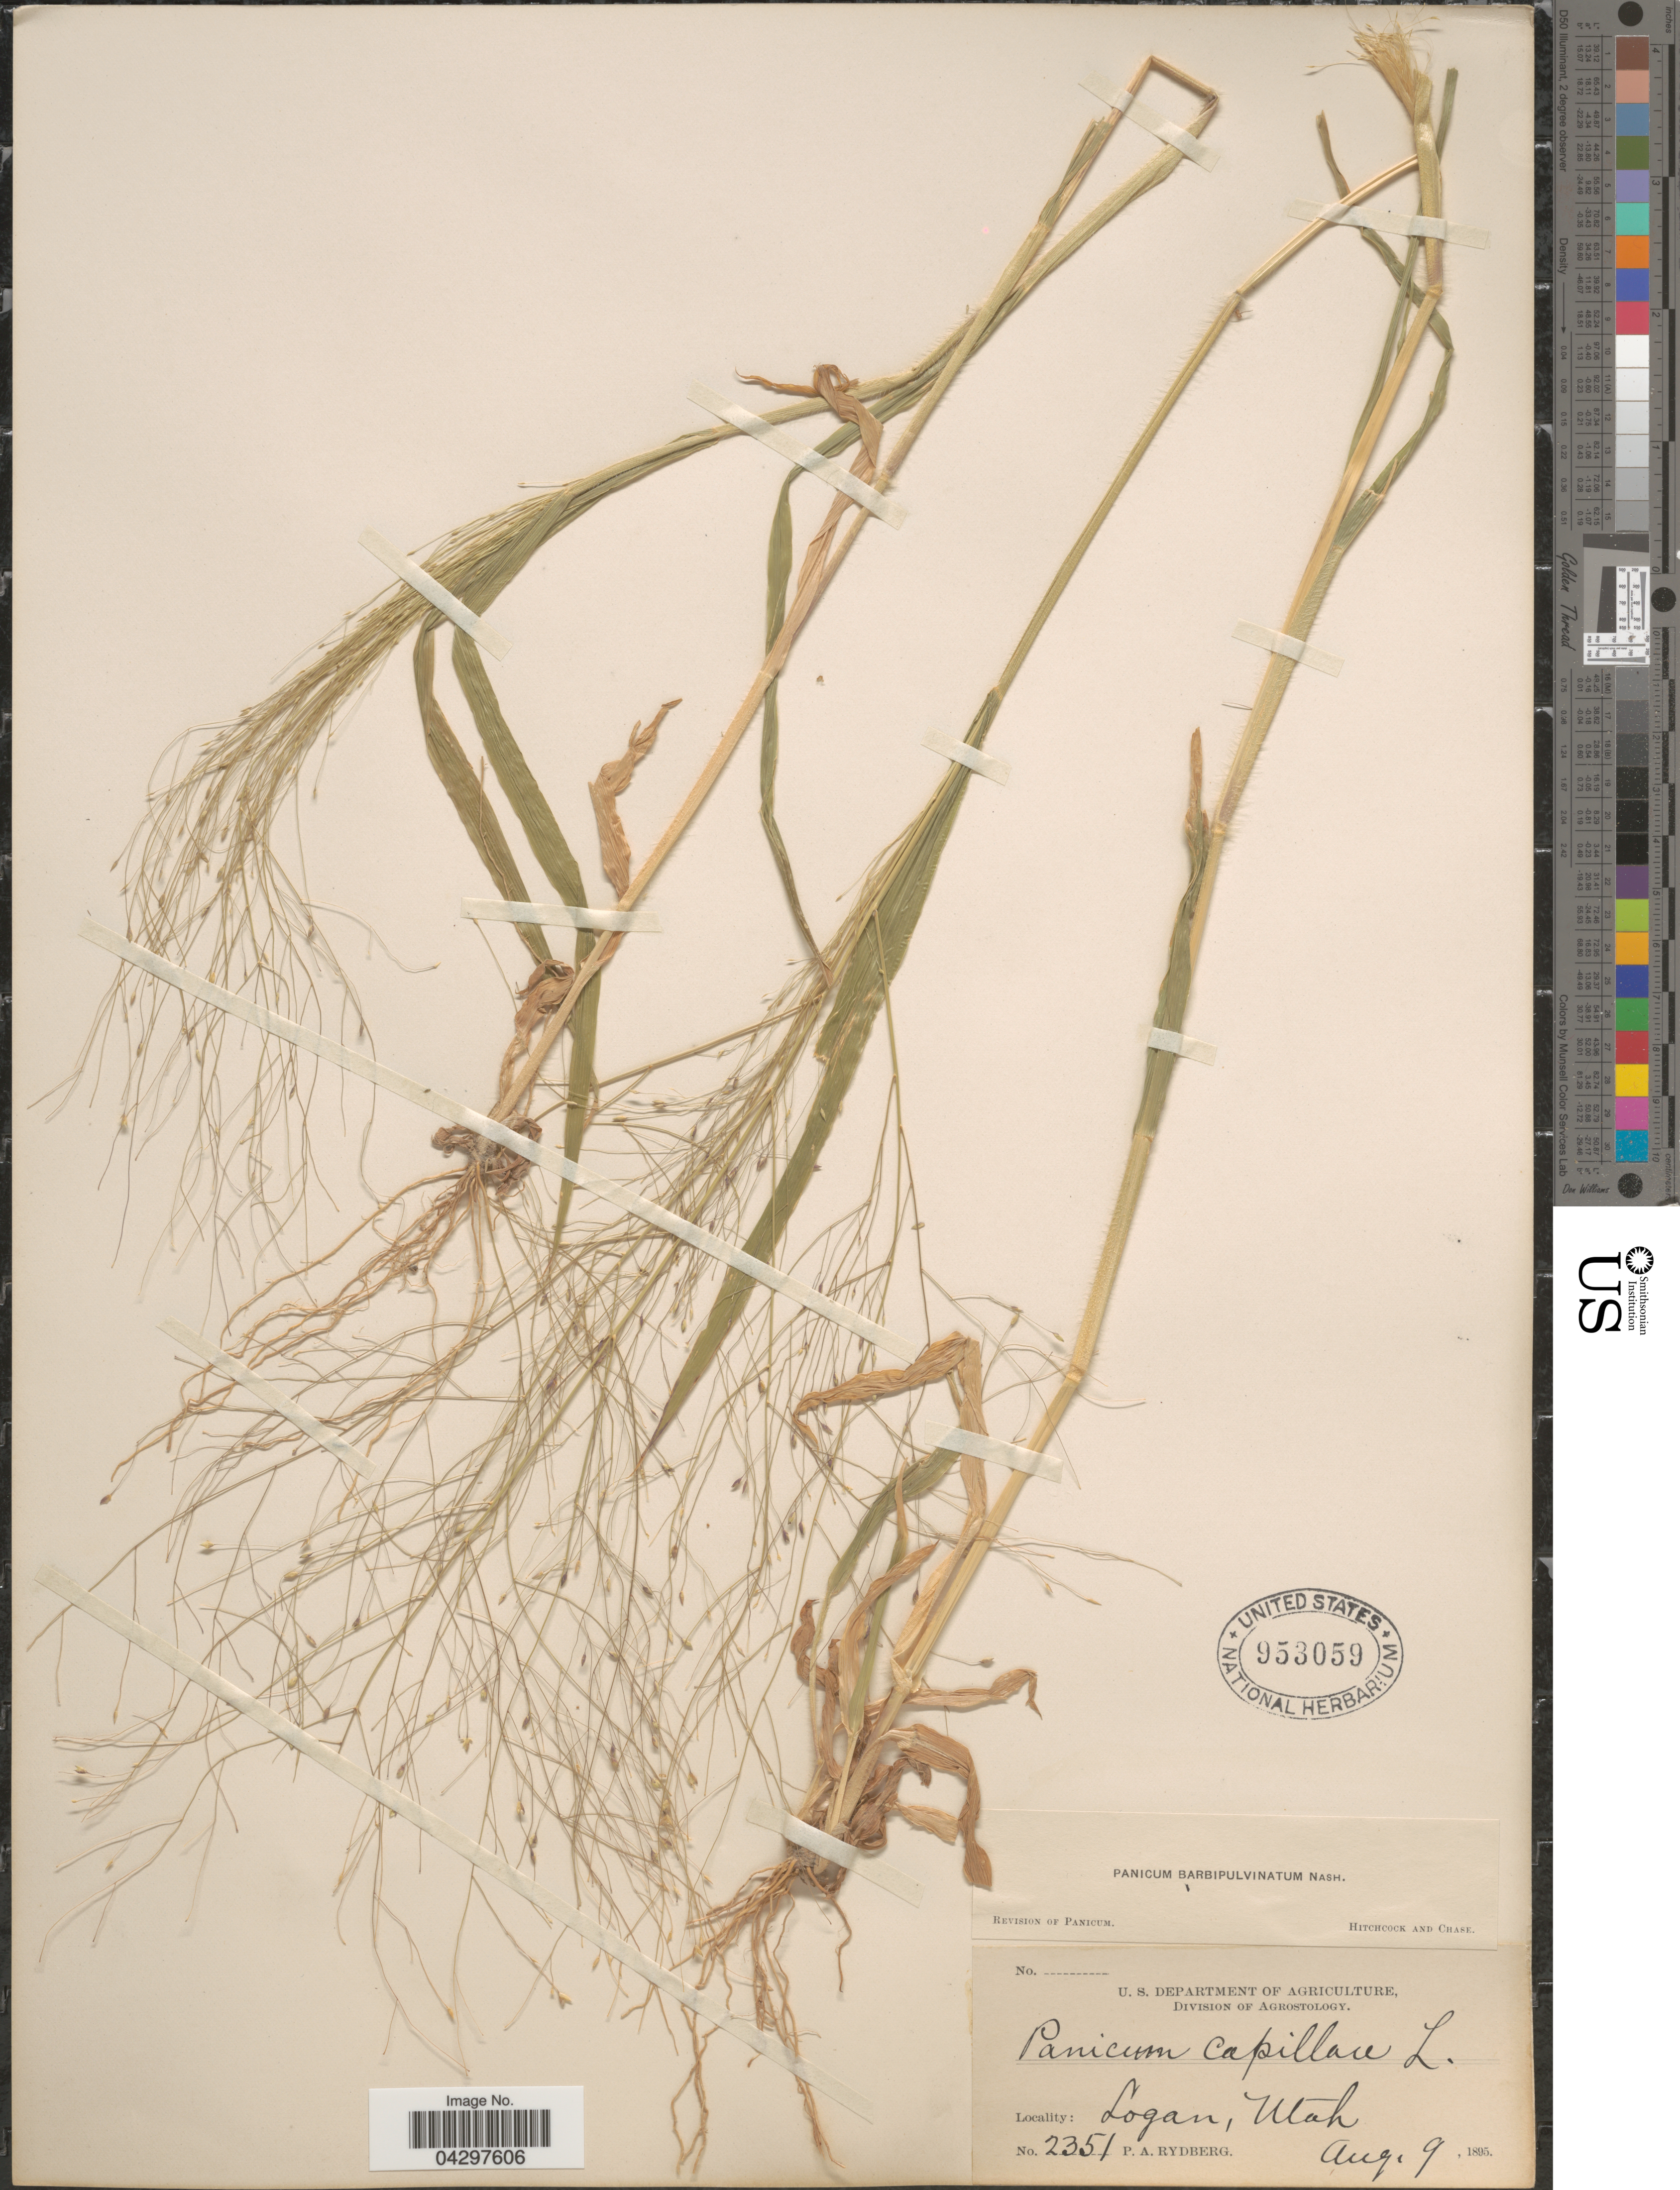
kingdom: Plantae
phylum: Tracheophyta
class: Liliopsida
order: Poales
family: Poaceae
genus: Panicum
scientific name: Panicum capillare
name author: L.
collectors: P. A. Rydberg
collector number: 2351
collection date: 1895-08-09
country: United States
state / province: Utah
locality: Logan.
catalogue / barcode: US 953059